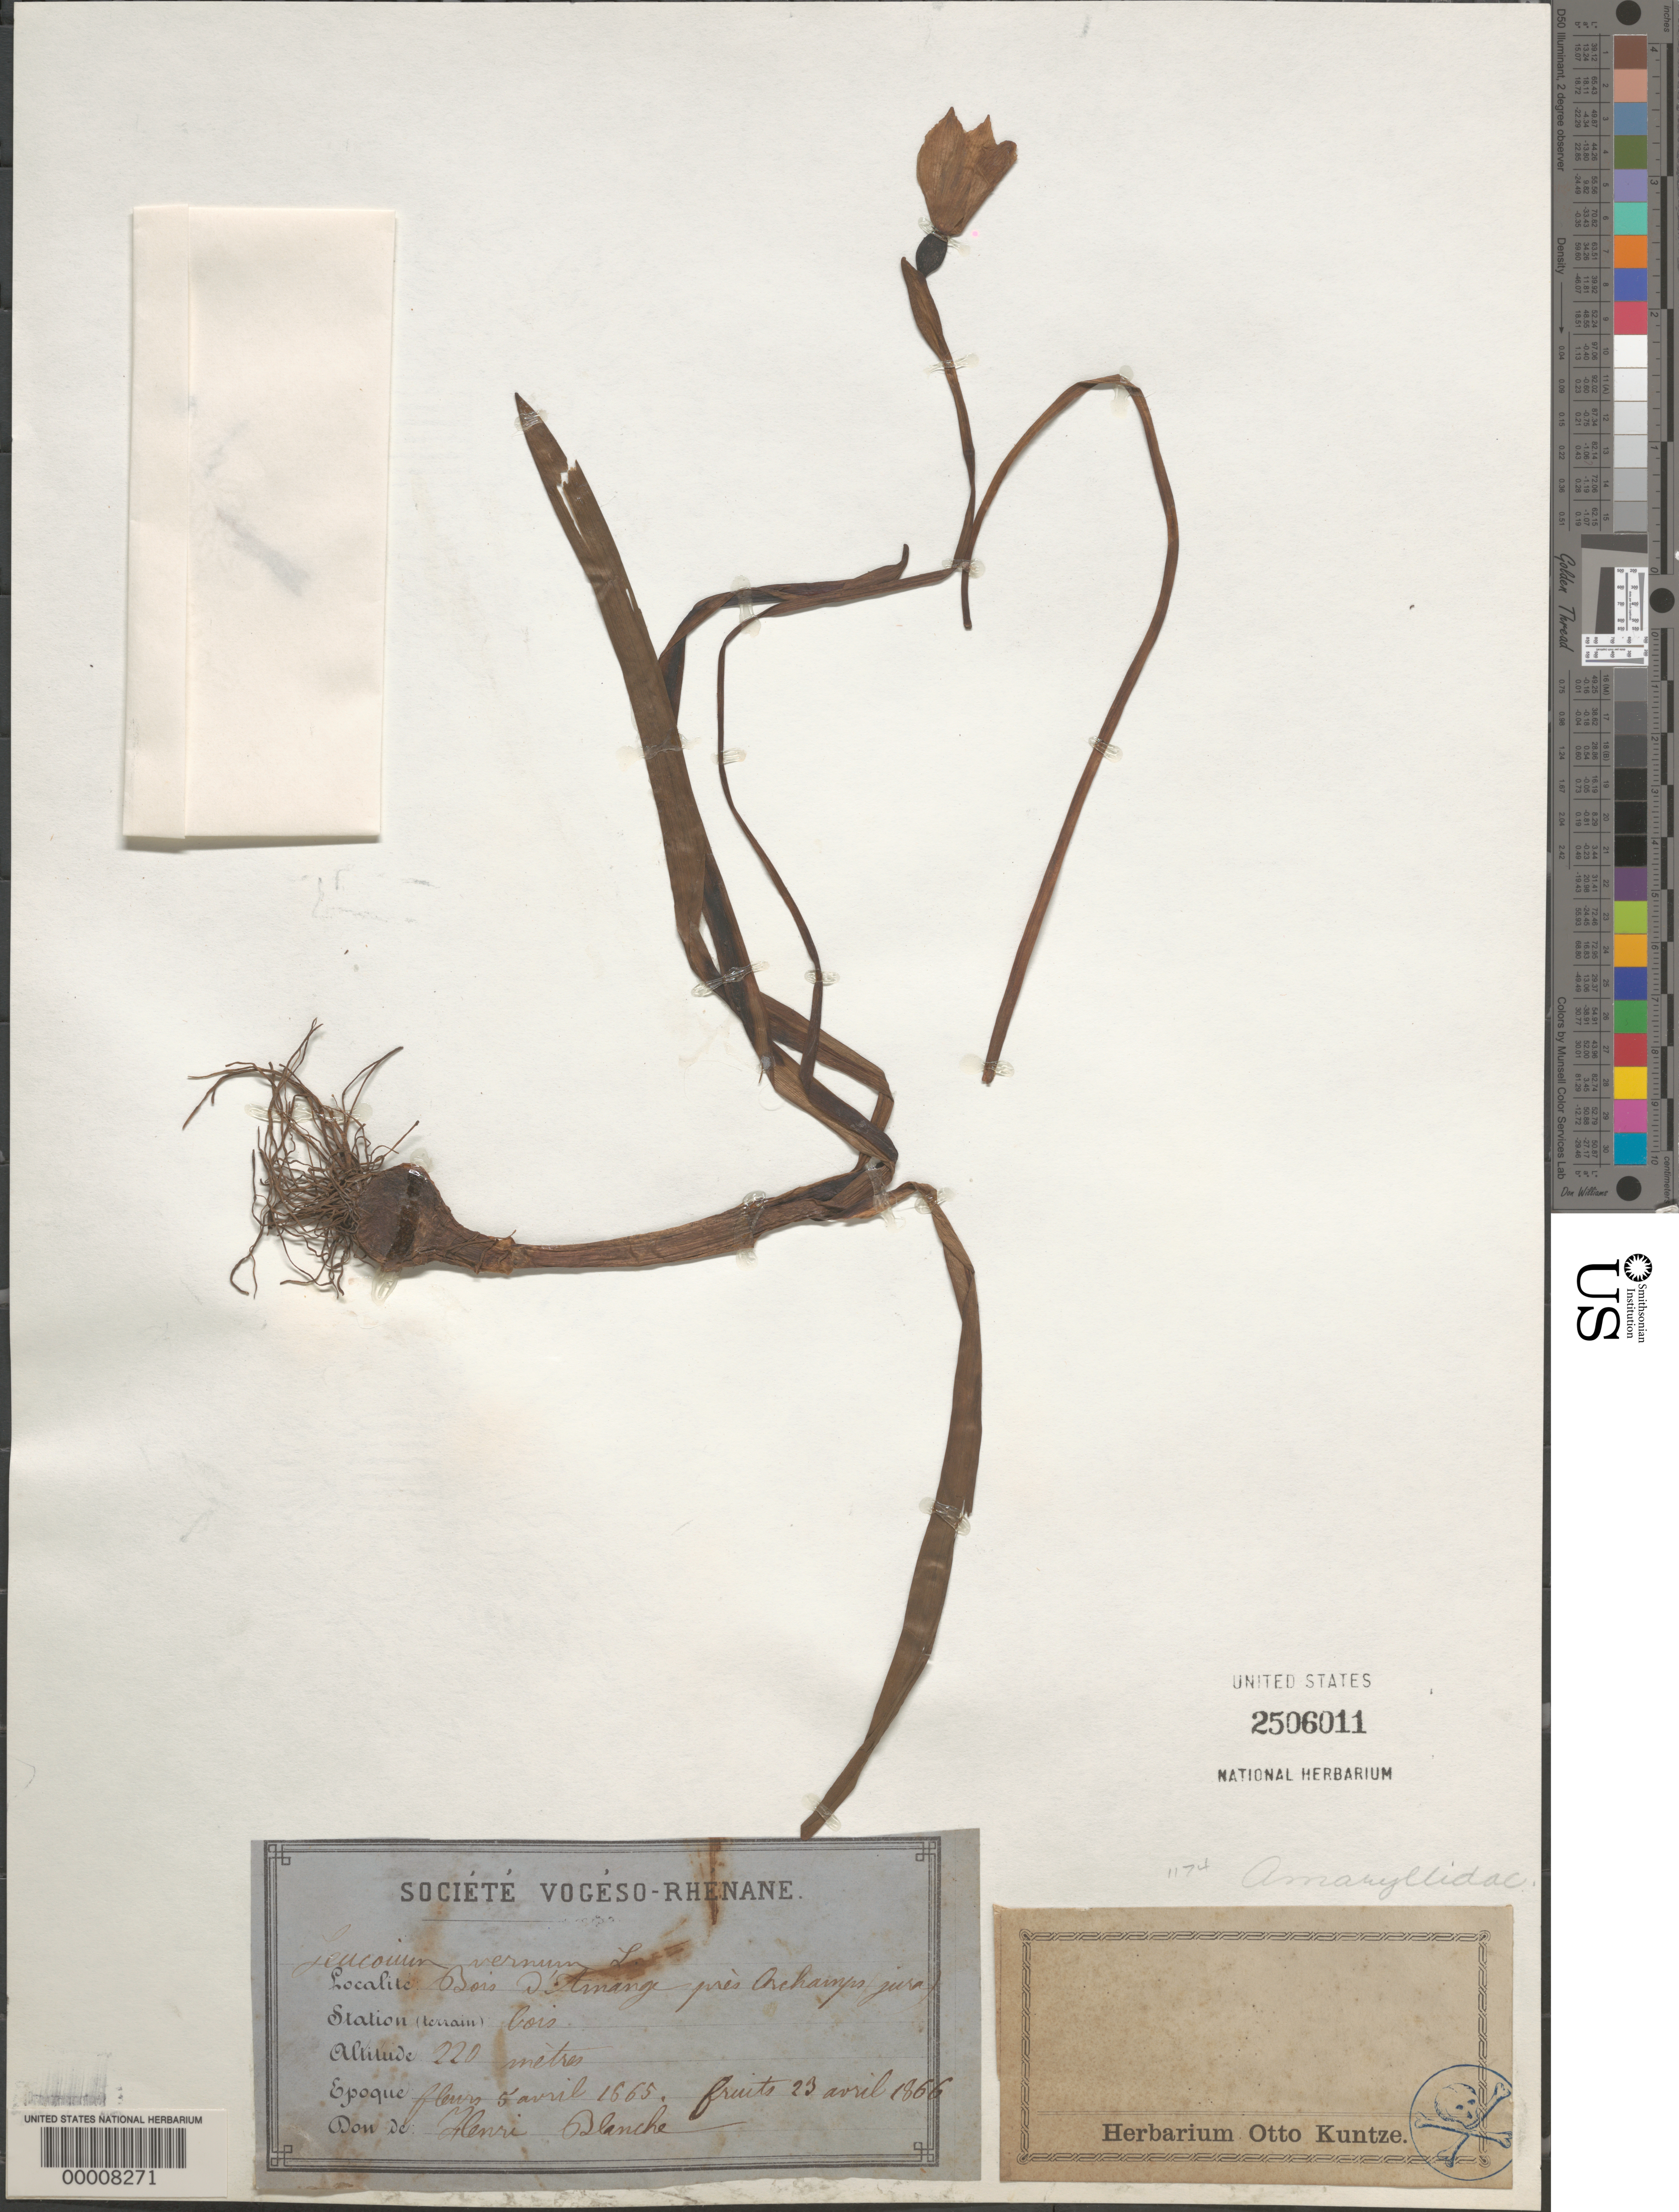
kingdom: Plantae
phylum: Tracheophyta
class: Liliopsida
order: Asparagales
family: Amaryllidaceae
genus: Leucojum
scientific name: Leucojum vernum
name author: L.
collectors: H. Blanche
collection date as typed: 05 Apr 1865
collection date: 1865-04-05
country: France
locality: Bois d'armange, near orchamps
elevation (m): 220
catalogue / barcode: US 2506011